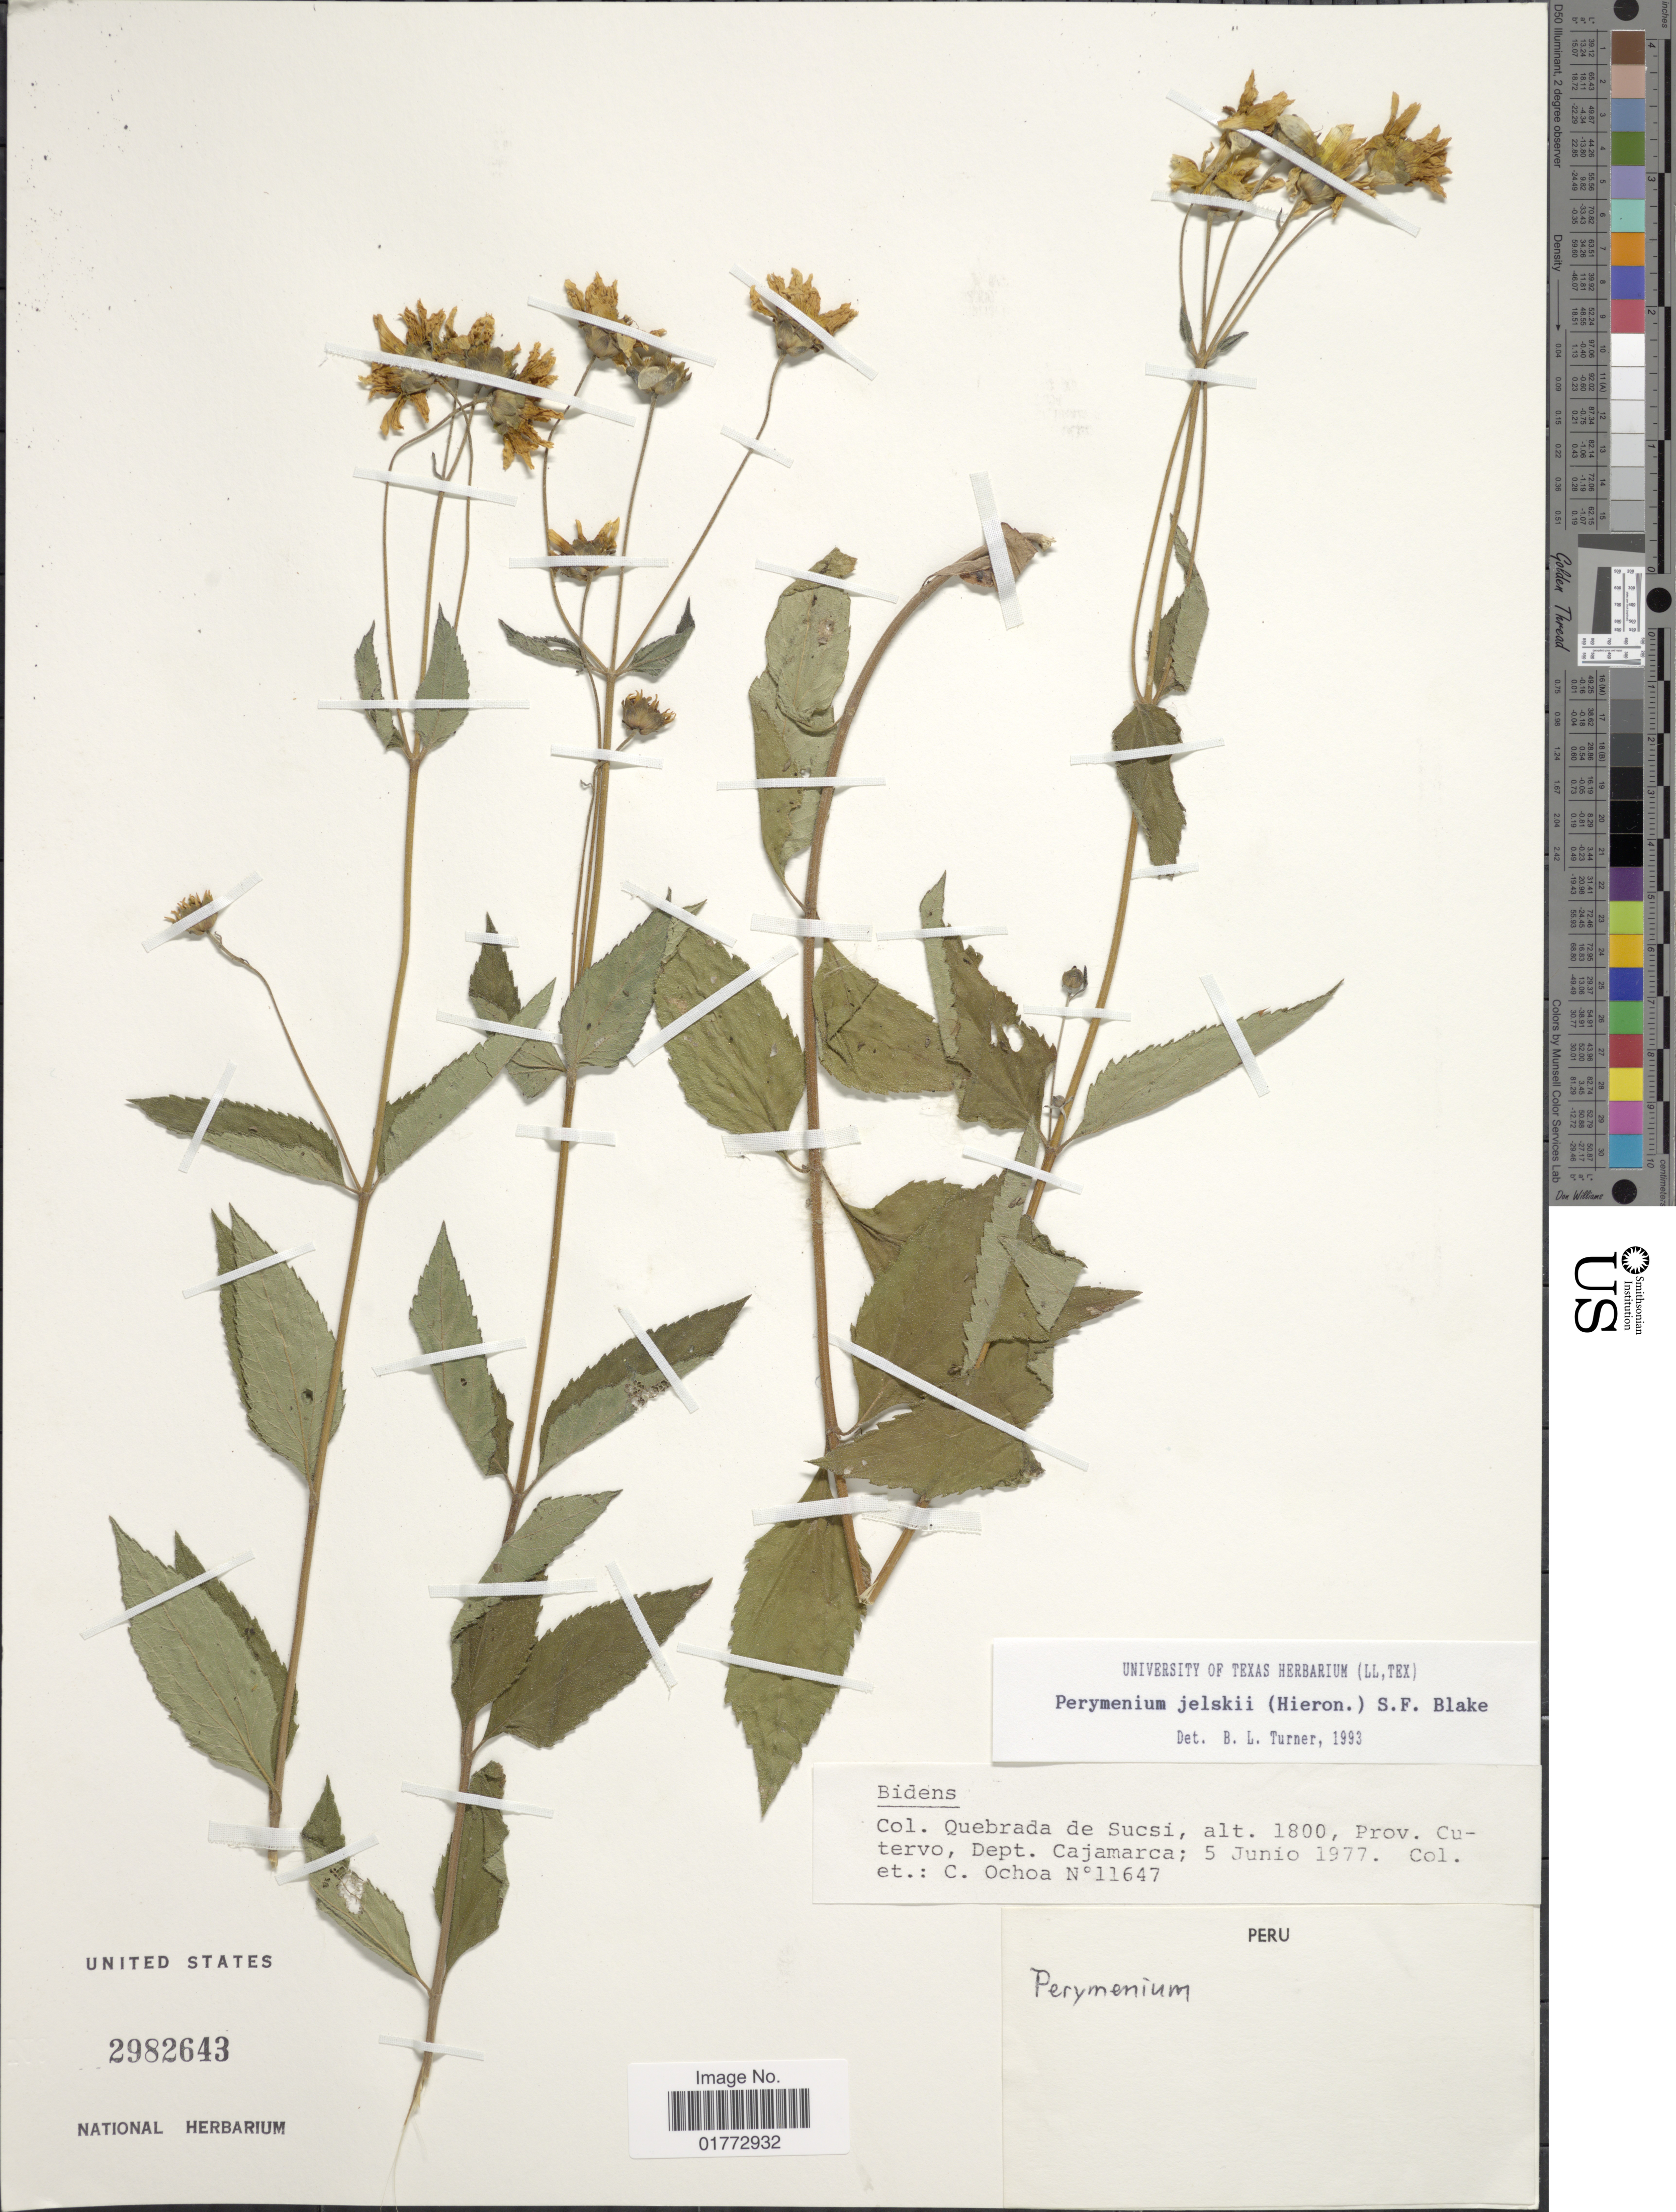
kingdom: Plantae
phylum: Tracheophyta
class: Magnoliopsida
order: Asterales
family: Asteraceae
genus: Perymenium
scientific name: Perymenium jelskii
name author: (Hieron.) S.F. Blake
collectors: C. Ochoa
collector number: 11647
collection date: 1977-06-05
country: Peru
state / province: Cajamarca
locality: Quebrada de Sucsi, Prov. Cutervo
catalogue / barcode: US 2982643